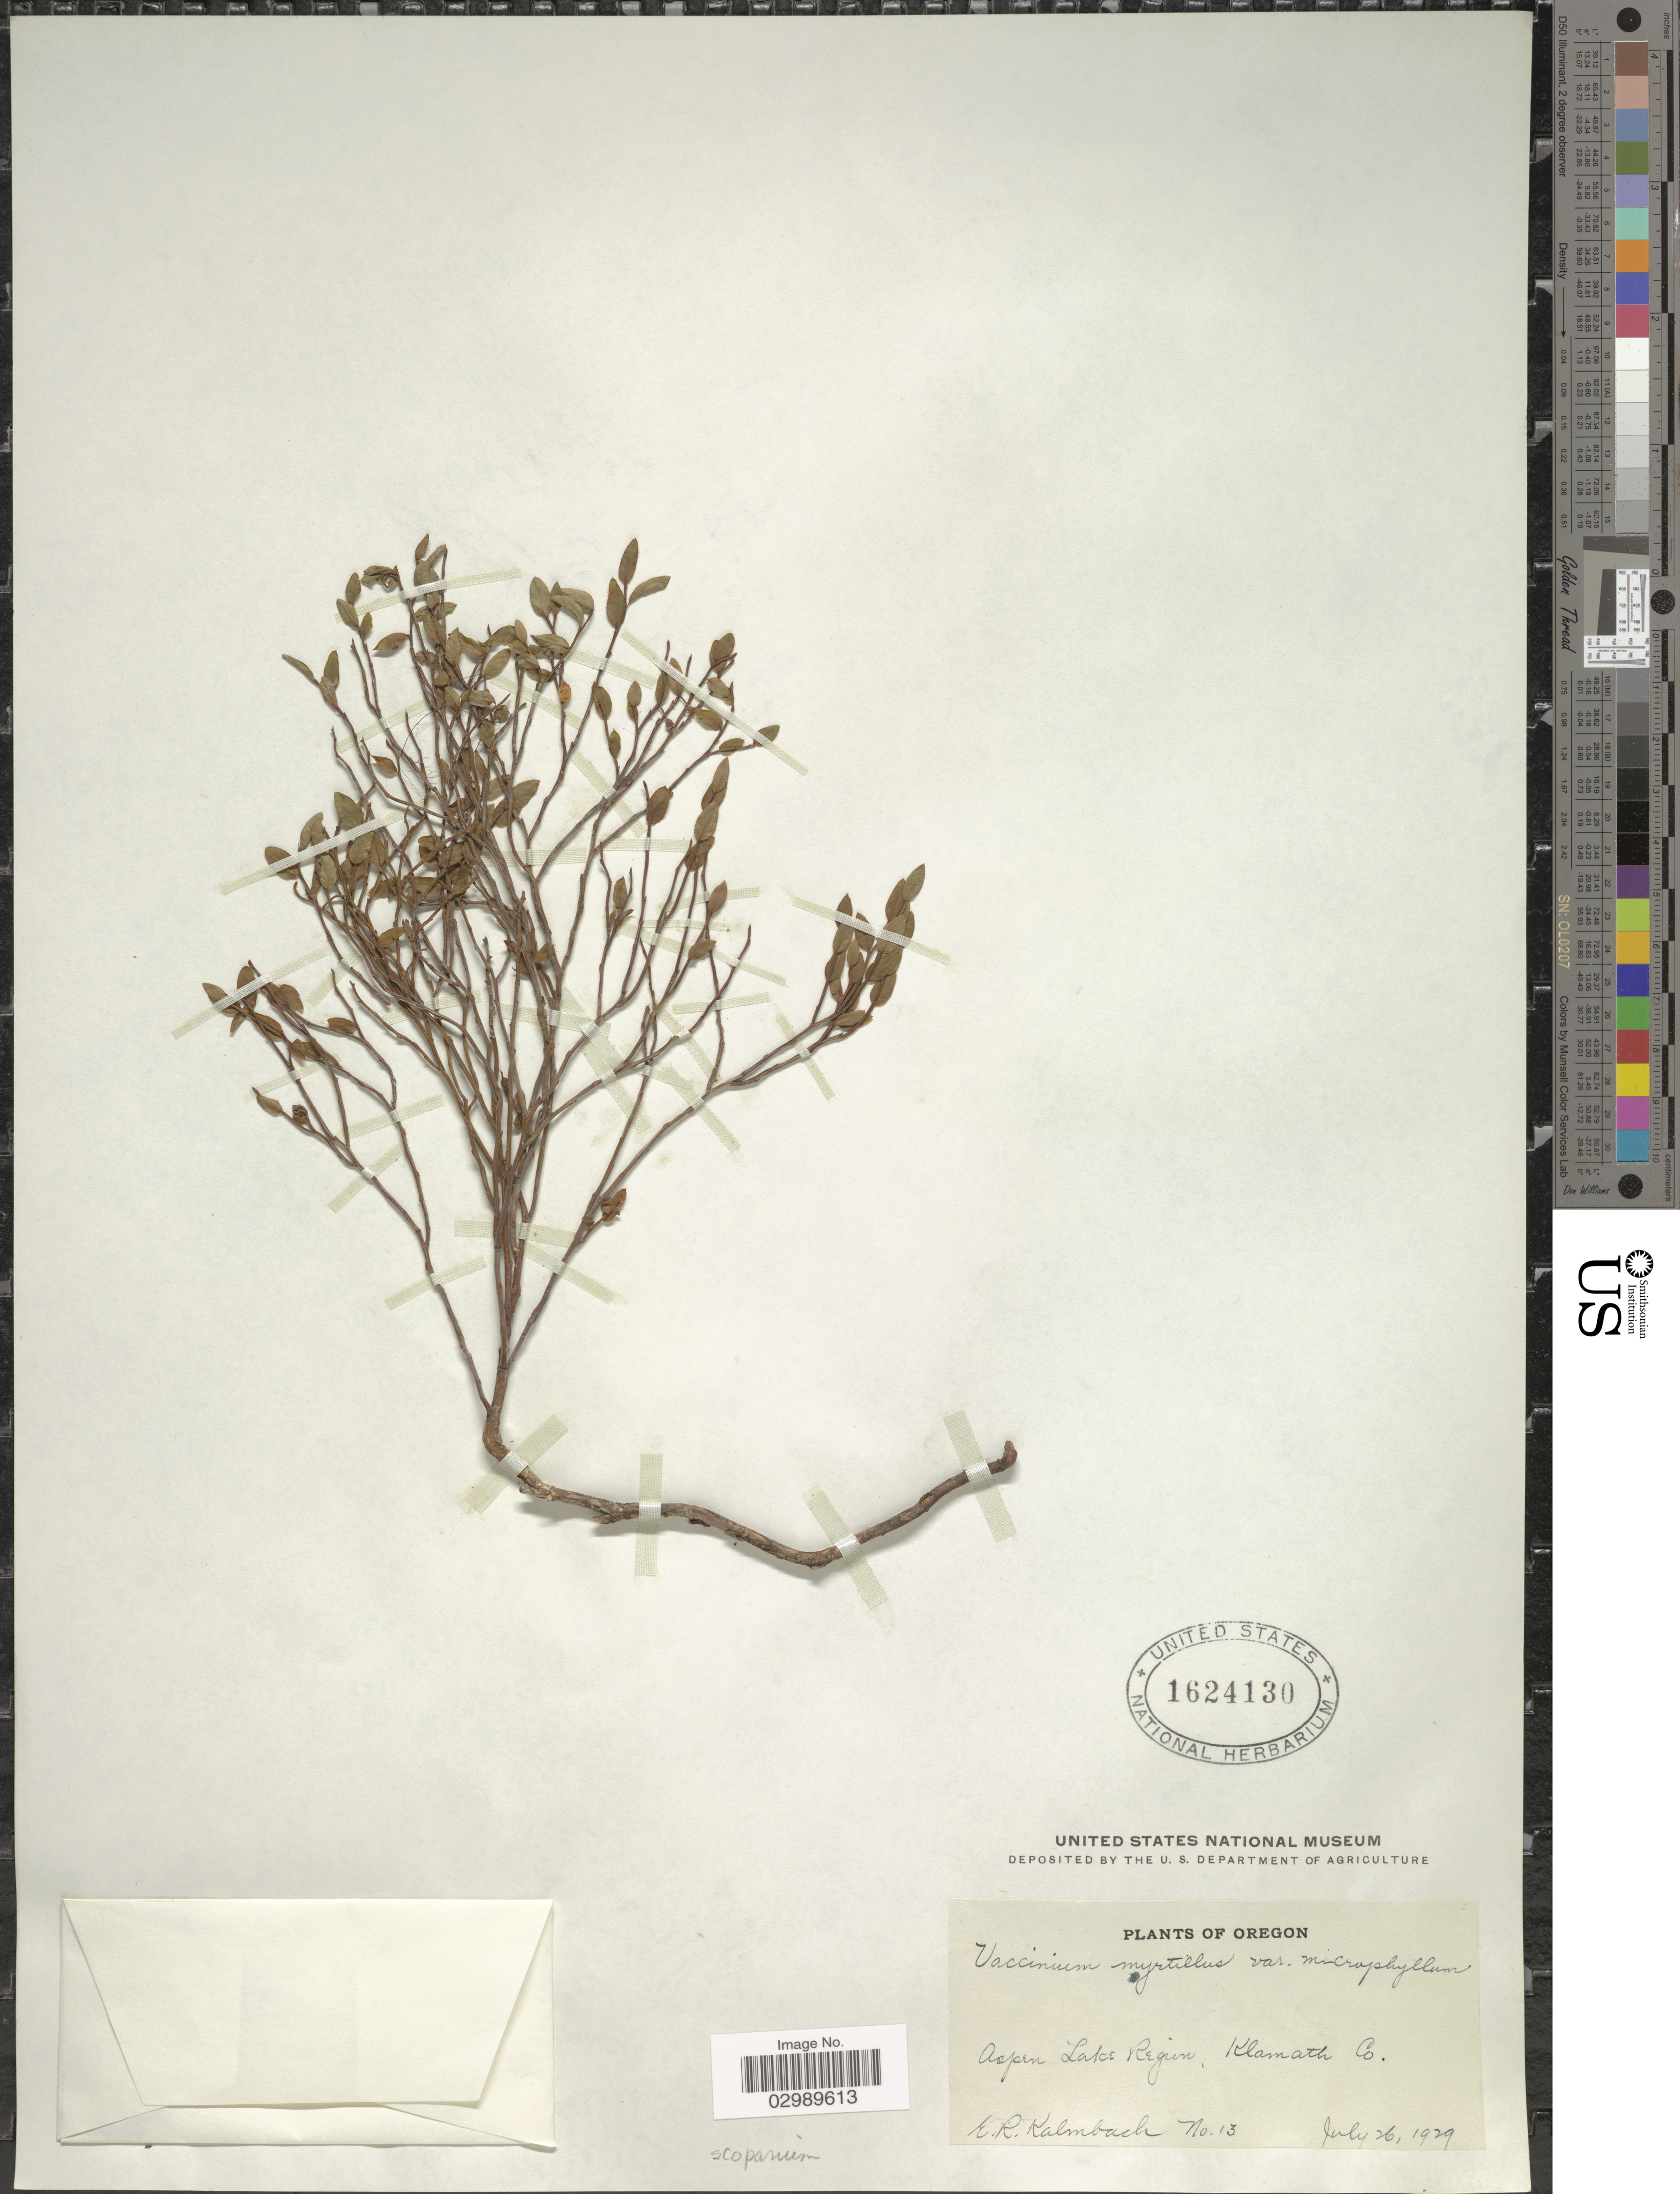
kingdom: Plantae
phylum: Tracheophyta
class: Magnoliopsida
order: Ericales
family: Ericaceae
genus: Vaccinium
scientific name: Vaccinium scoparium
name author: Leiberg ex Coville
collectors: E. Kalmbach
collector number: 13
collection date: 1929-07-26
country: United States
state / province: Oregon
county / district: Klamath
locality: Aspen Lake Region, Klamath Co.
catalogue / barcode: US 1624130